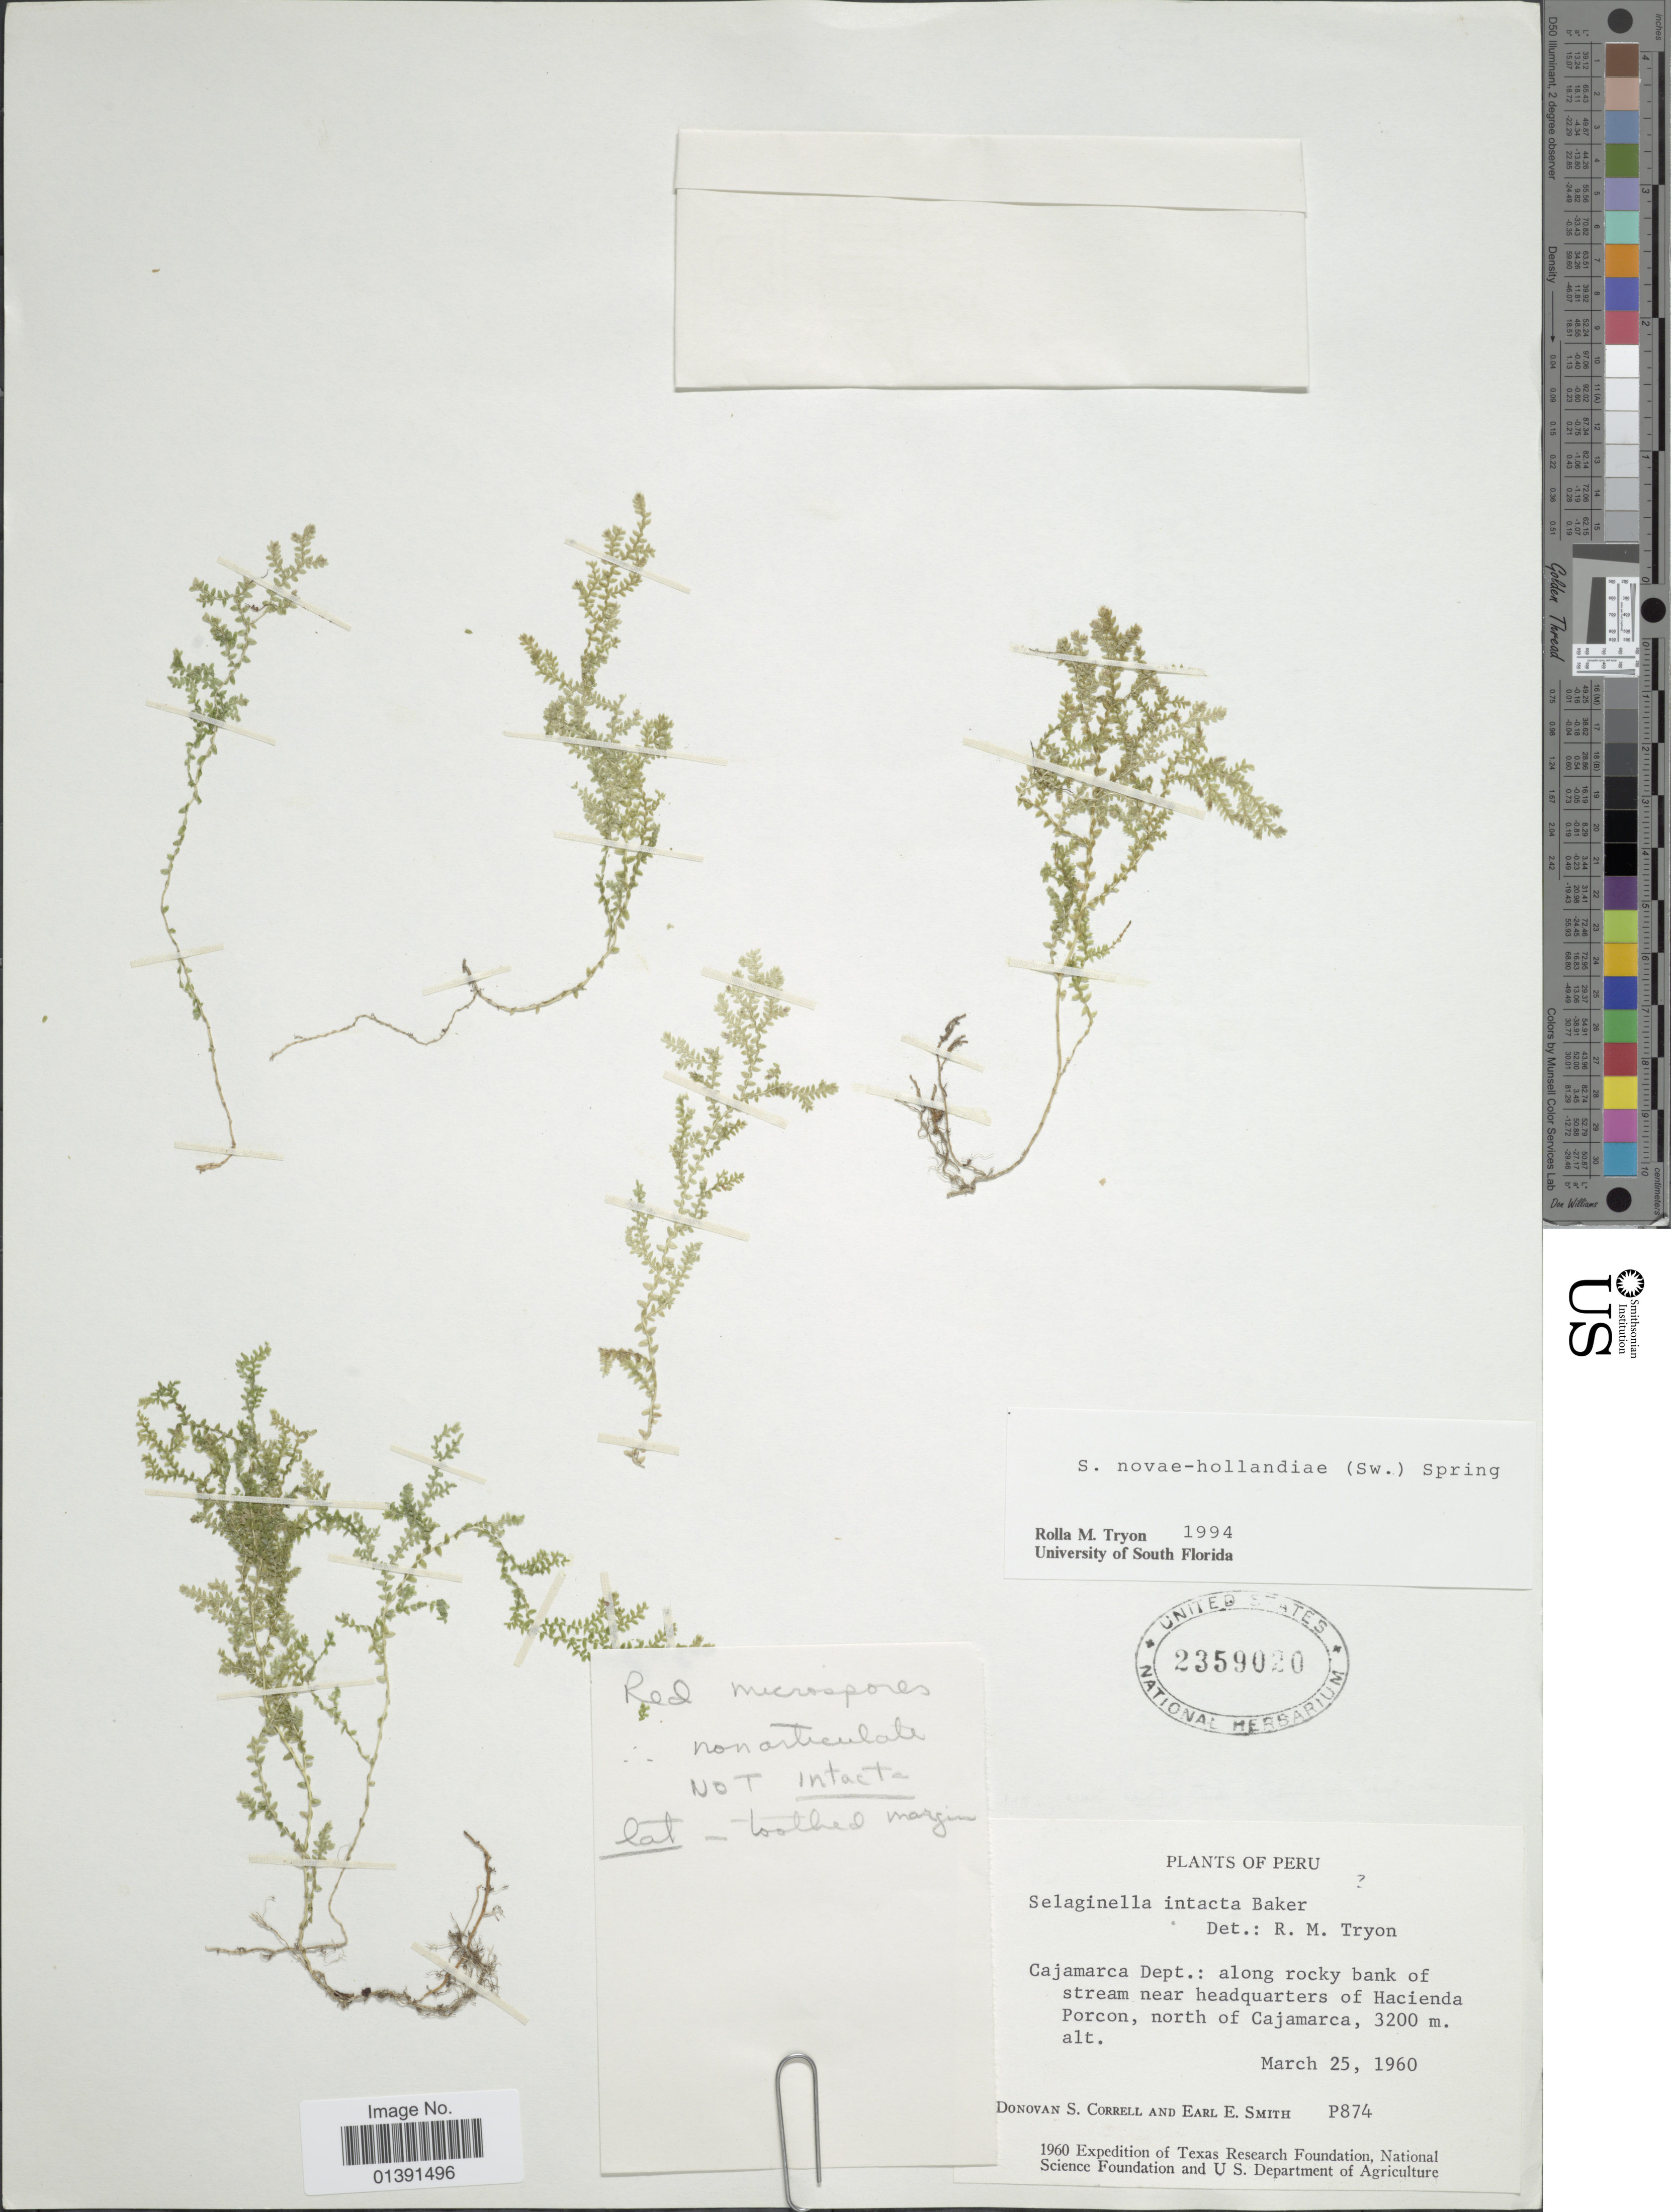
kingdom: Plantae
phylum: Tracheophyta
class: Lycopodiopsida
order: Selaginellales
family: Selaginellaceae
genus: Selaginella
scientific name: Selaginella novae-hollandiae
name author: (Sw.) Spring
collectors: D. S. Correll & E. E. Smith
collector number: P874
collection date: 1960-03-25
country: Peru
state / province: Cajamarca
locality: Along rocky bank of stream near headquarters of Hacienda Porcon, north of Cajamarca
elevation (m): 3200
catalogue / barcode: US 2359020